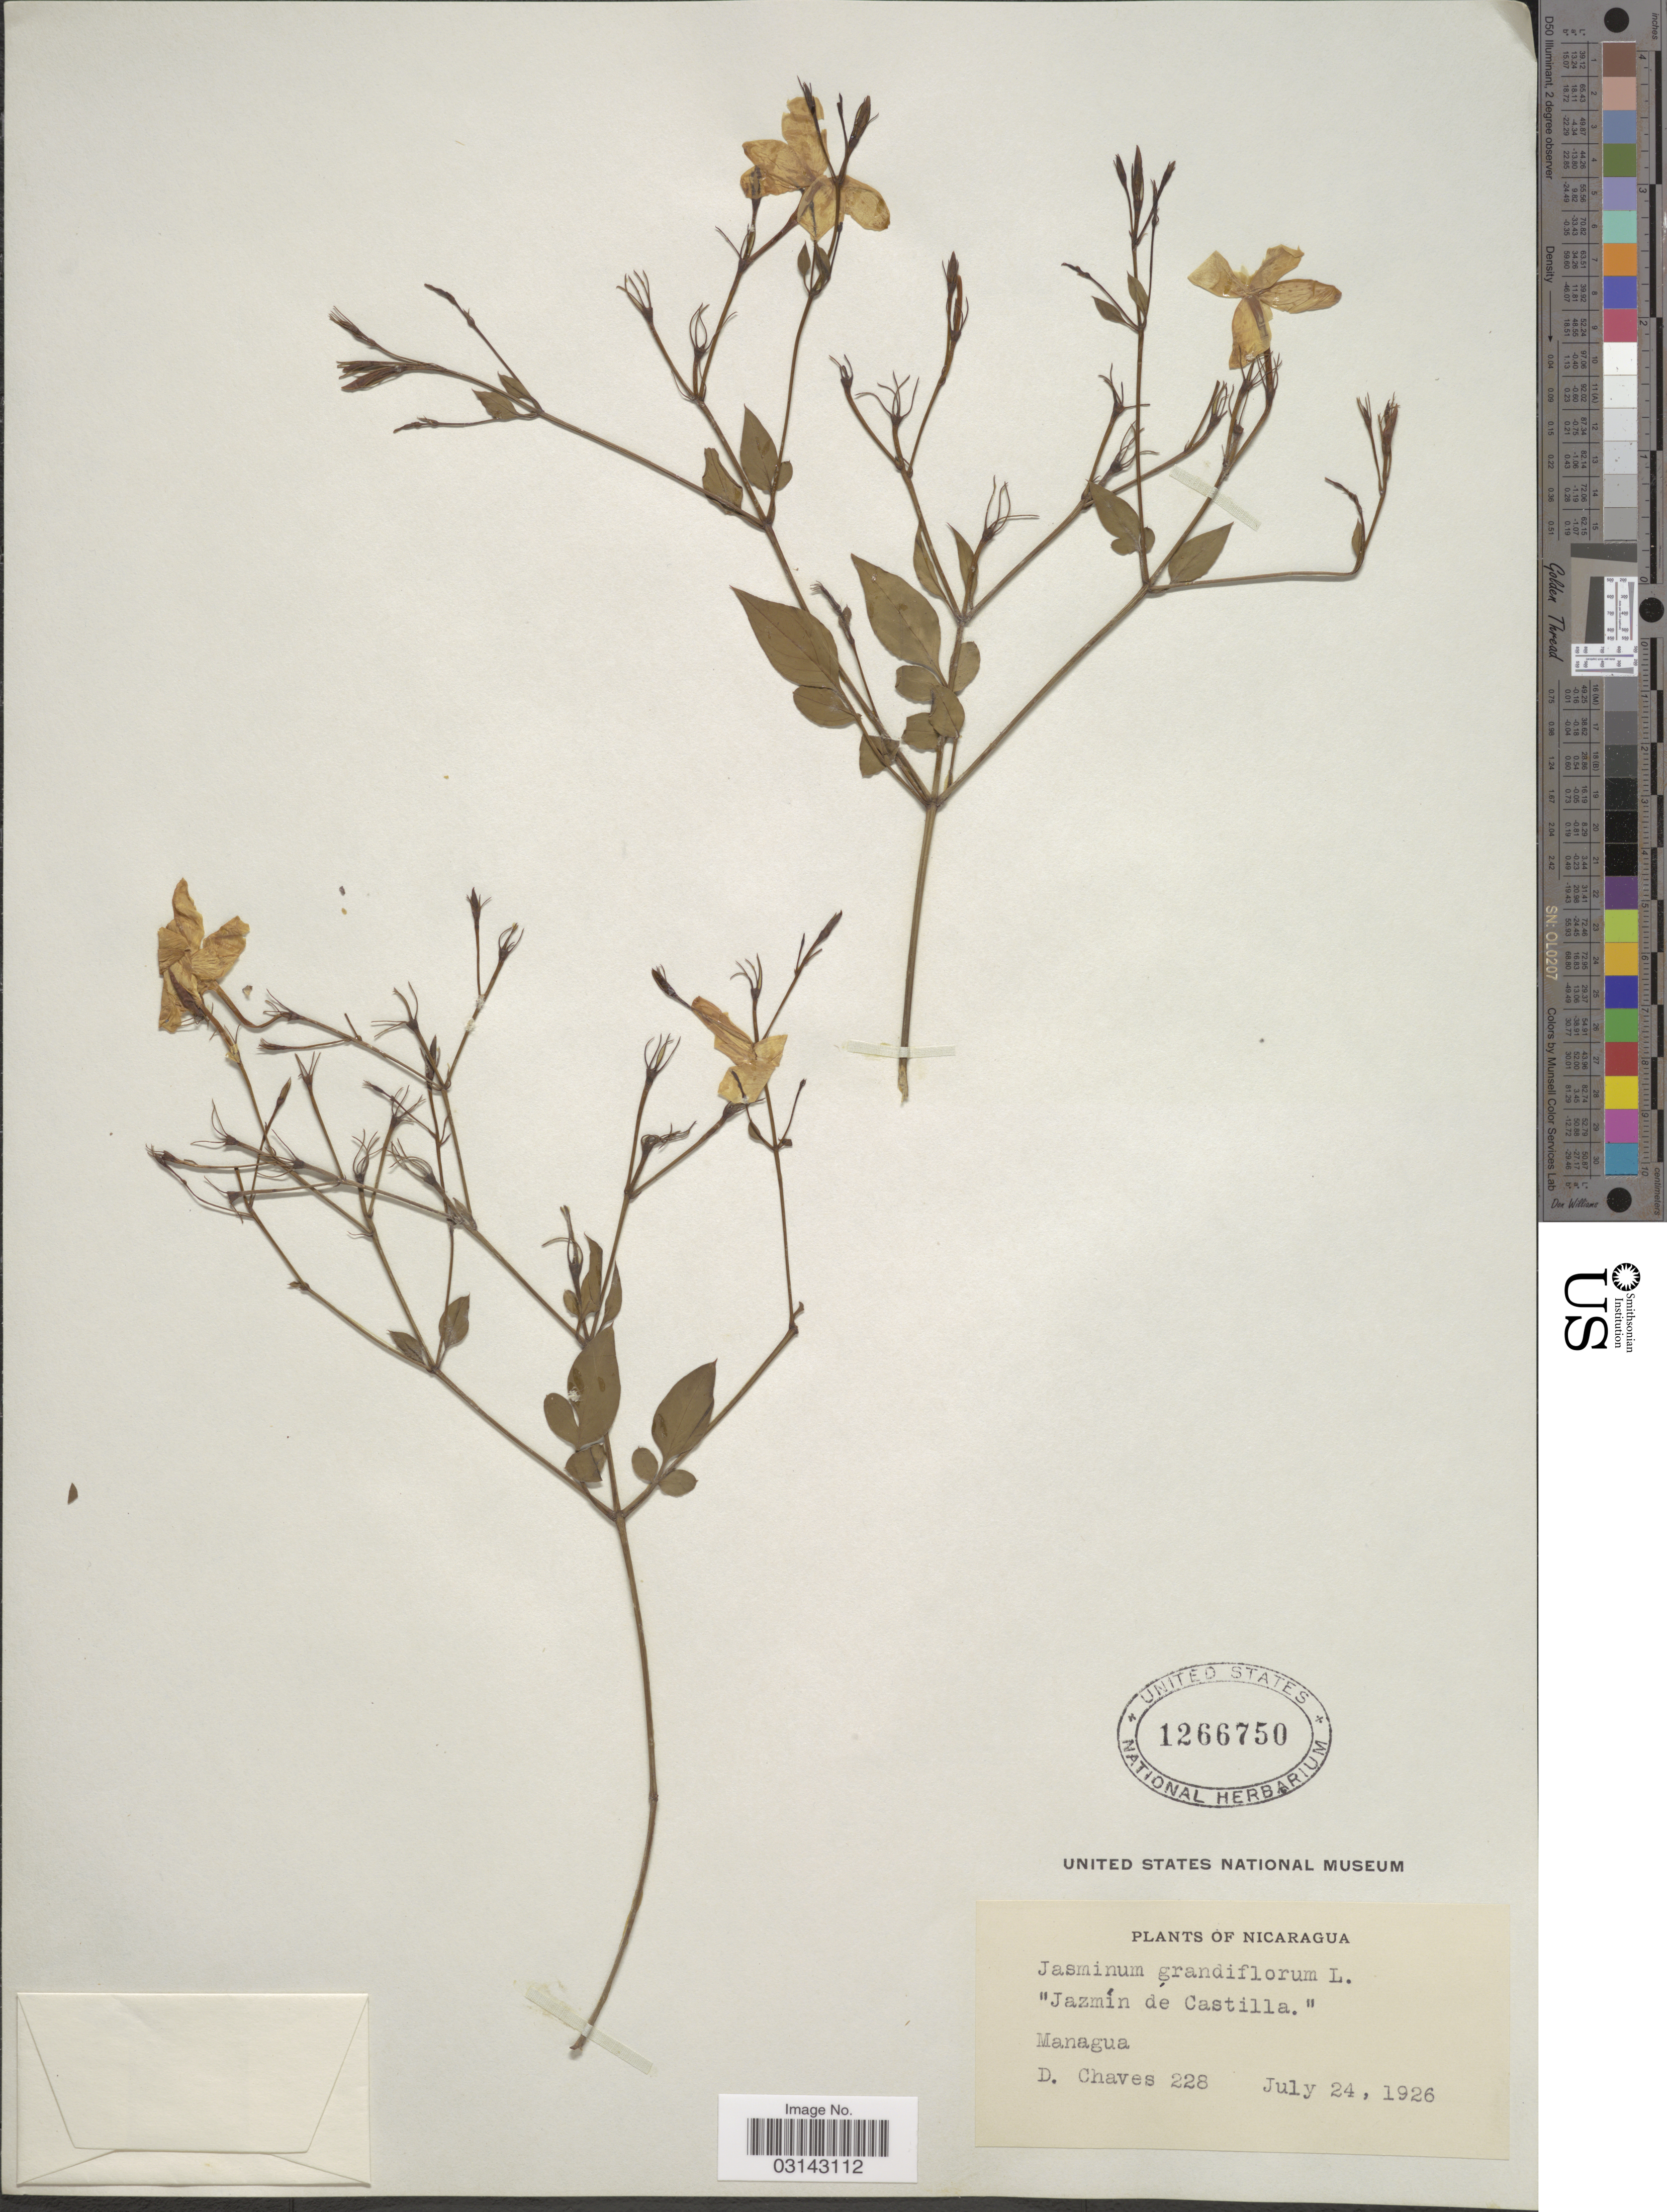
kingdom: Plantae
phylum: Tracheophyta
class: Magnoliopsida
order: Lamiales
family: Oleaceae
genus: Jasminum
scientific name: Jasminum officinale f. grandiflorum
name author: (L.) Kobuski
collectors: D. Chaves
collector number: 228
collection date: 1926-07-24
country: Nicaragua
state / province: Managua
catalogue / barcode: US 1266750